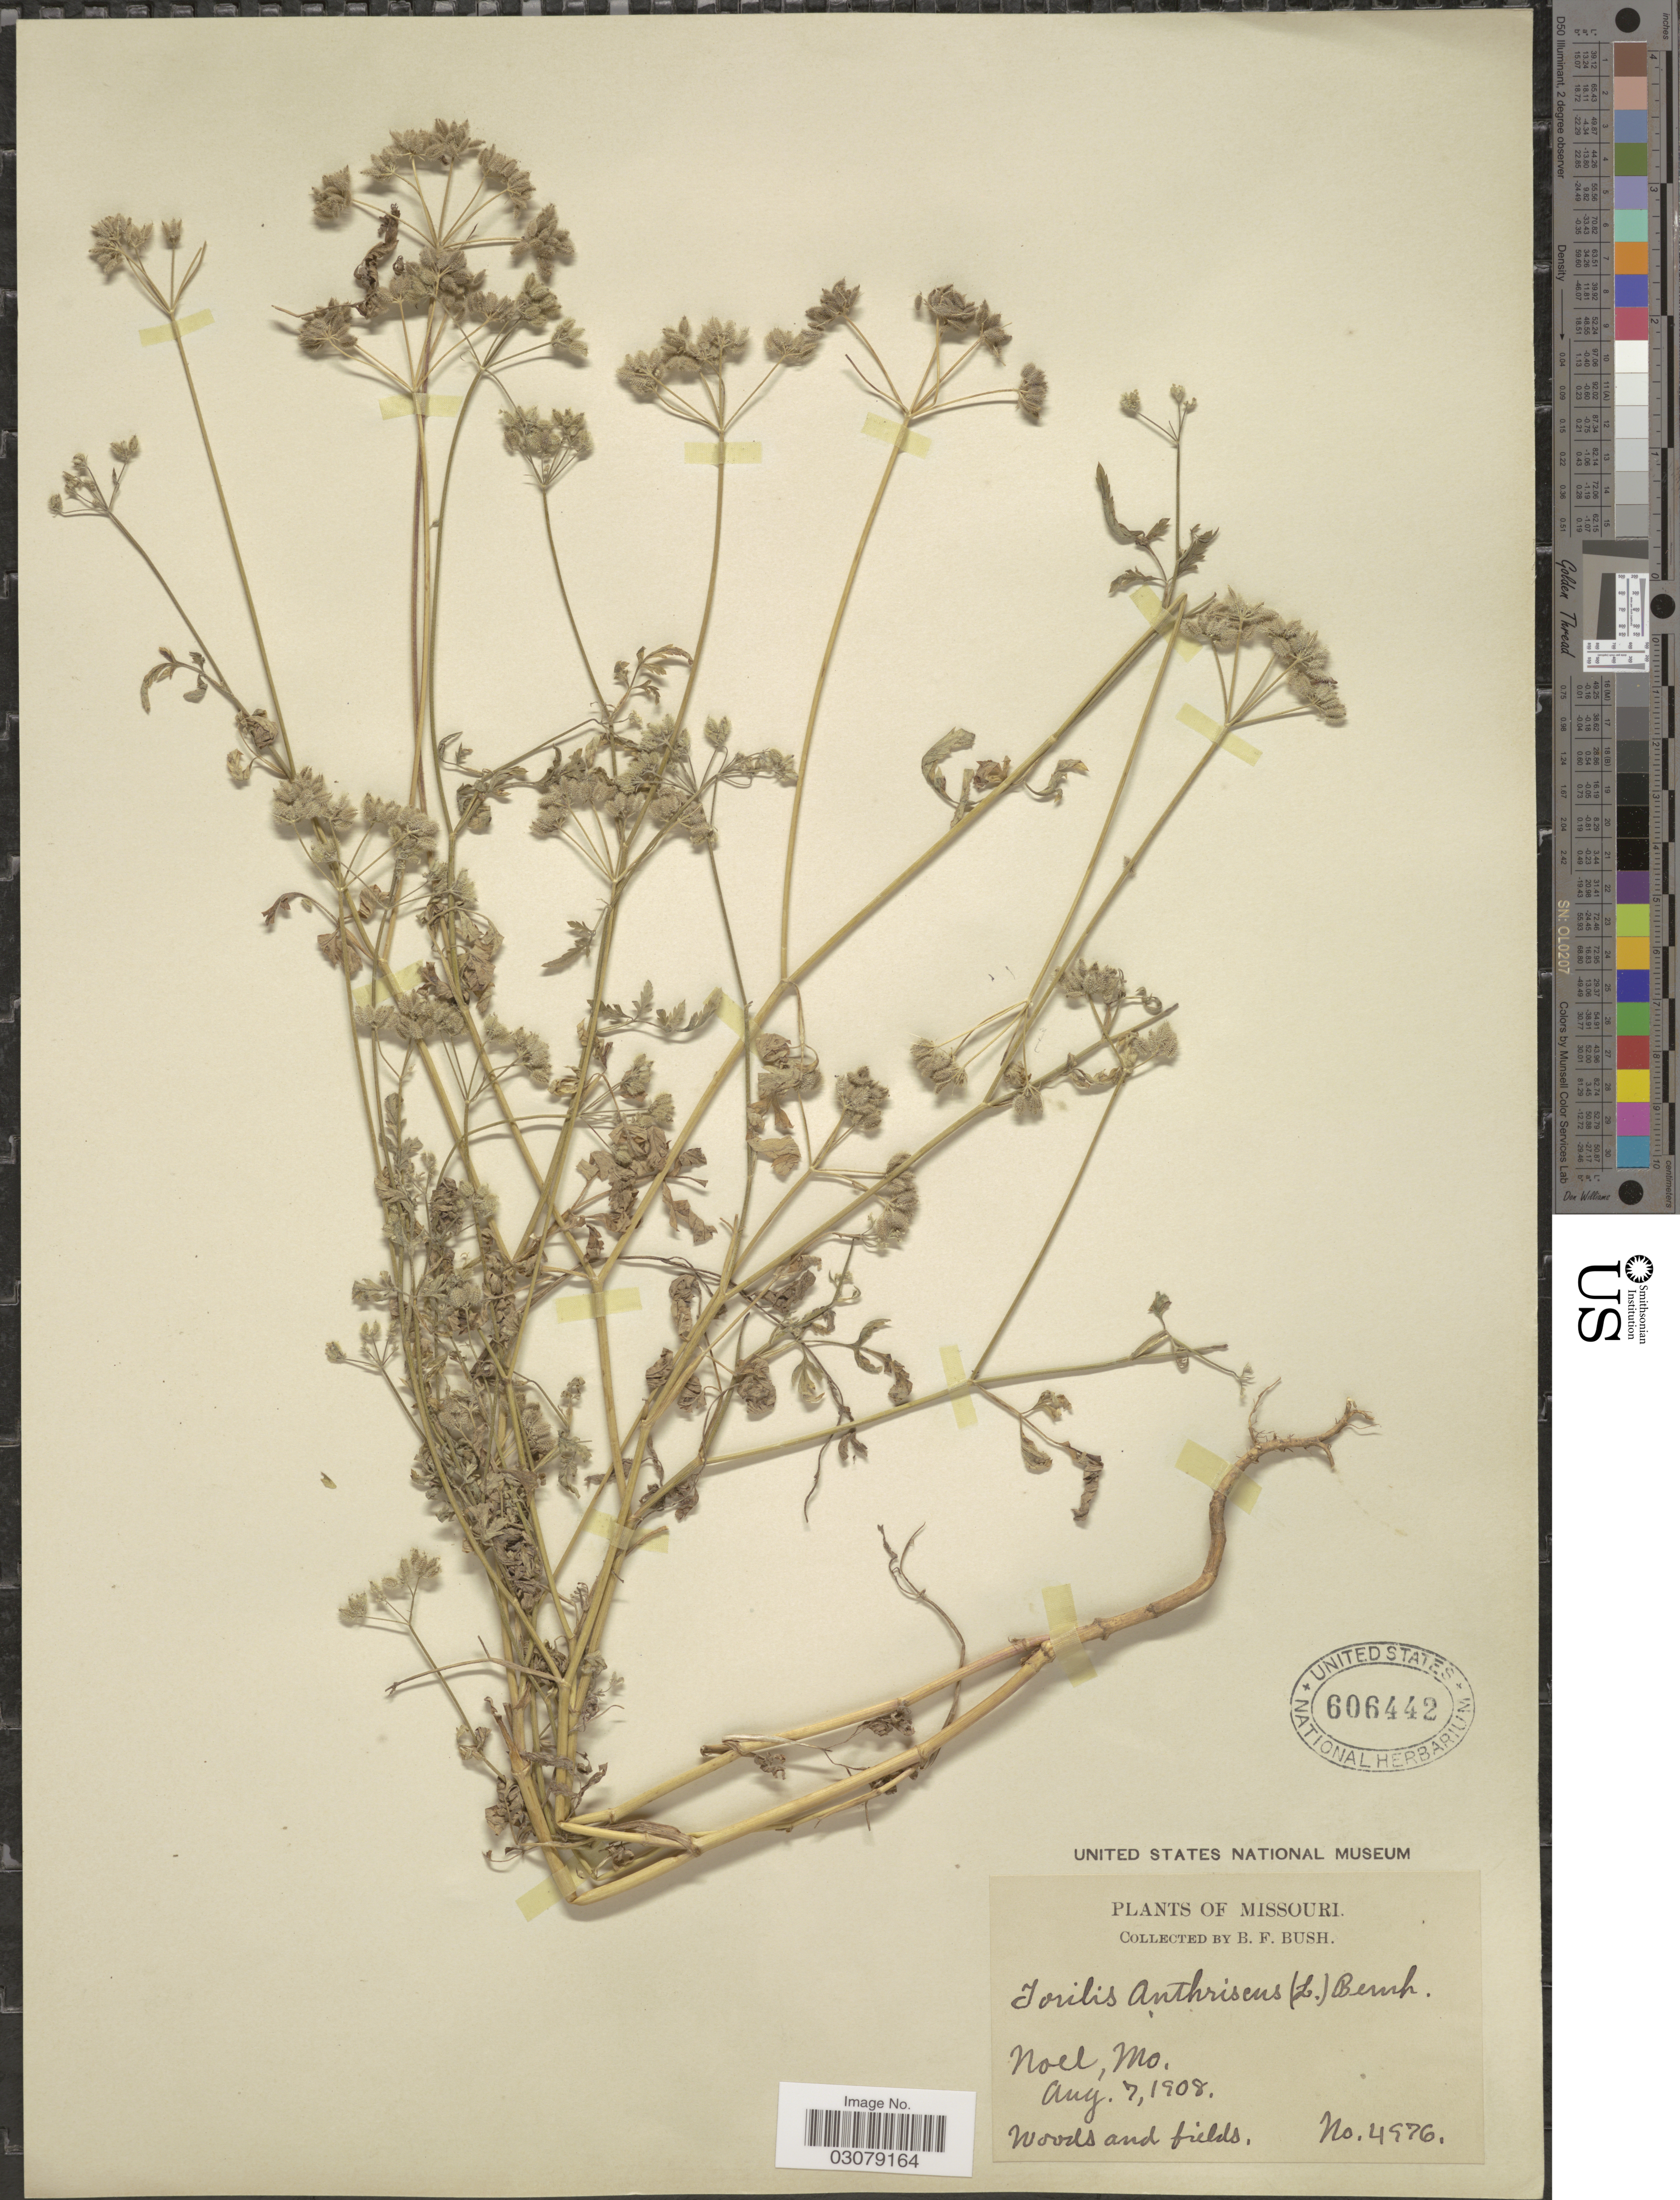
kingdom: Plantae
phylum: Tracheophyta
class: Magnoliopsida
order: Apiales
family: Apiaceae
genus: Torilis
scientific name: Torilis japonica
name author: (Houtt.) DC.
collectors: B. F. Bush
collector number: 4976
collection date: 1908-08-07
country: United States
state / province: Missouri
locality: Noel.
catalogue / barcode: US 606442